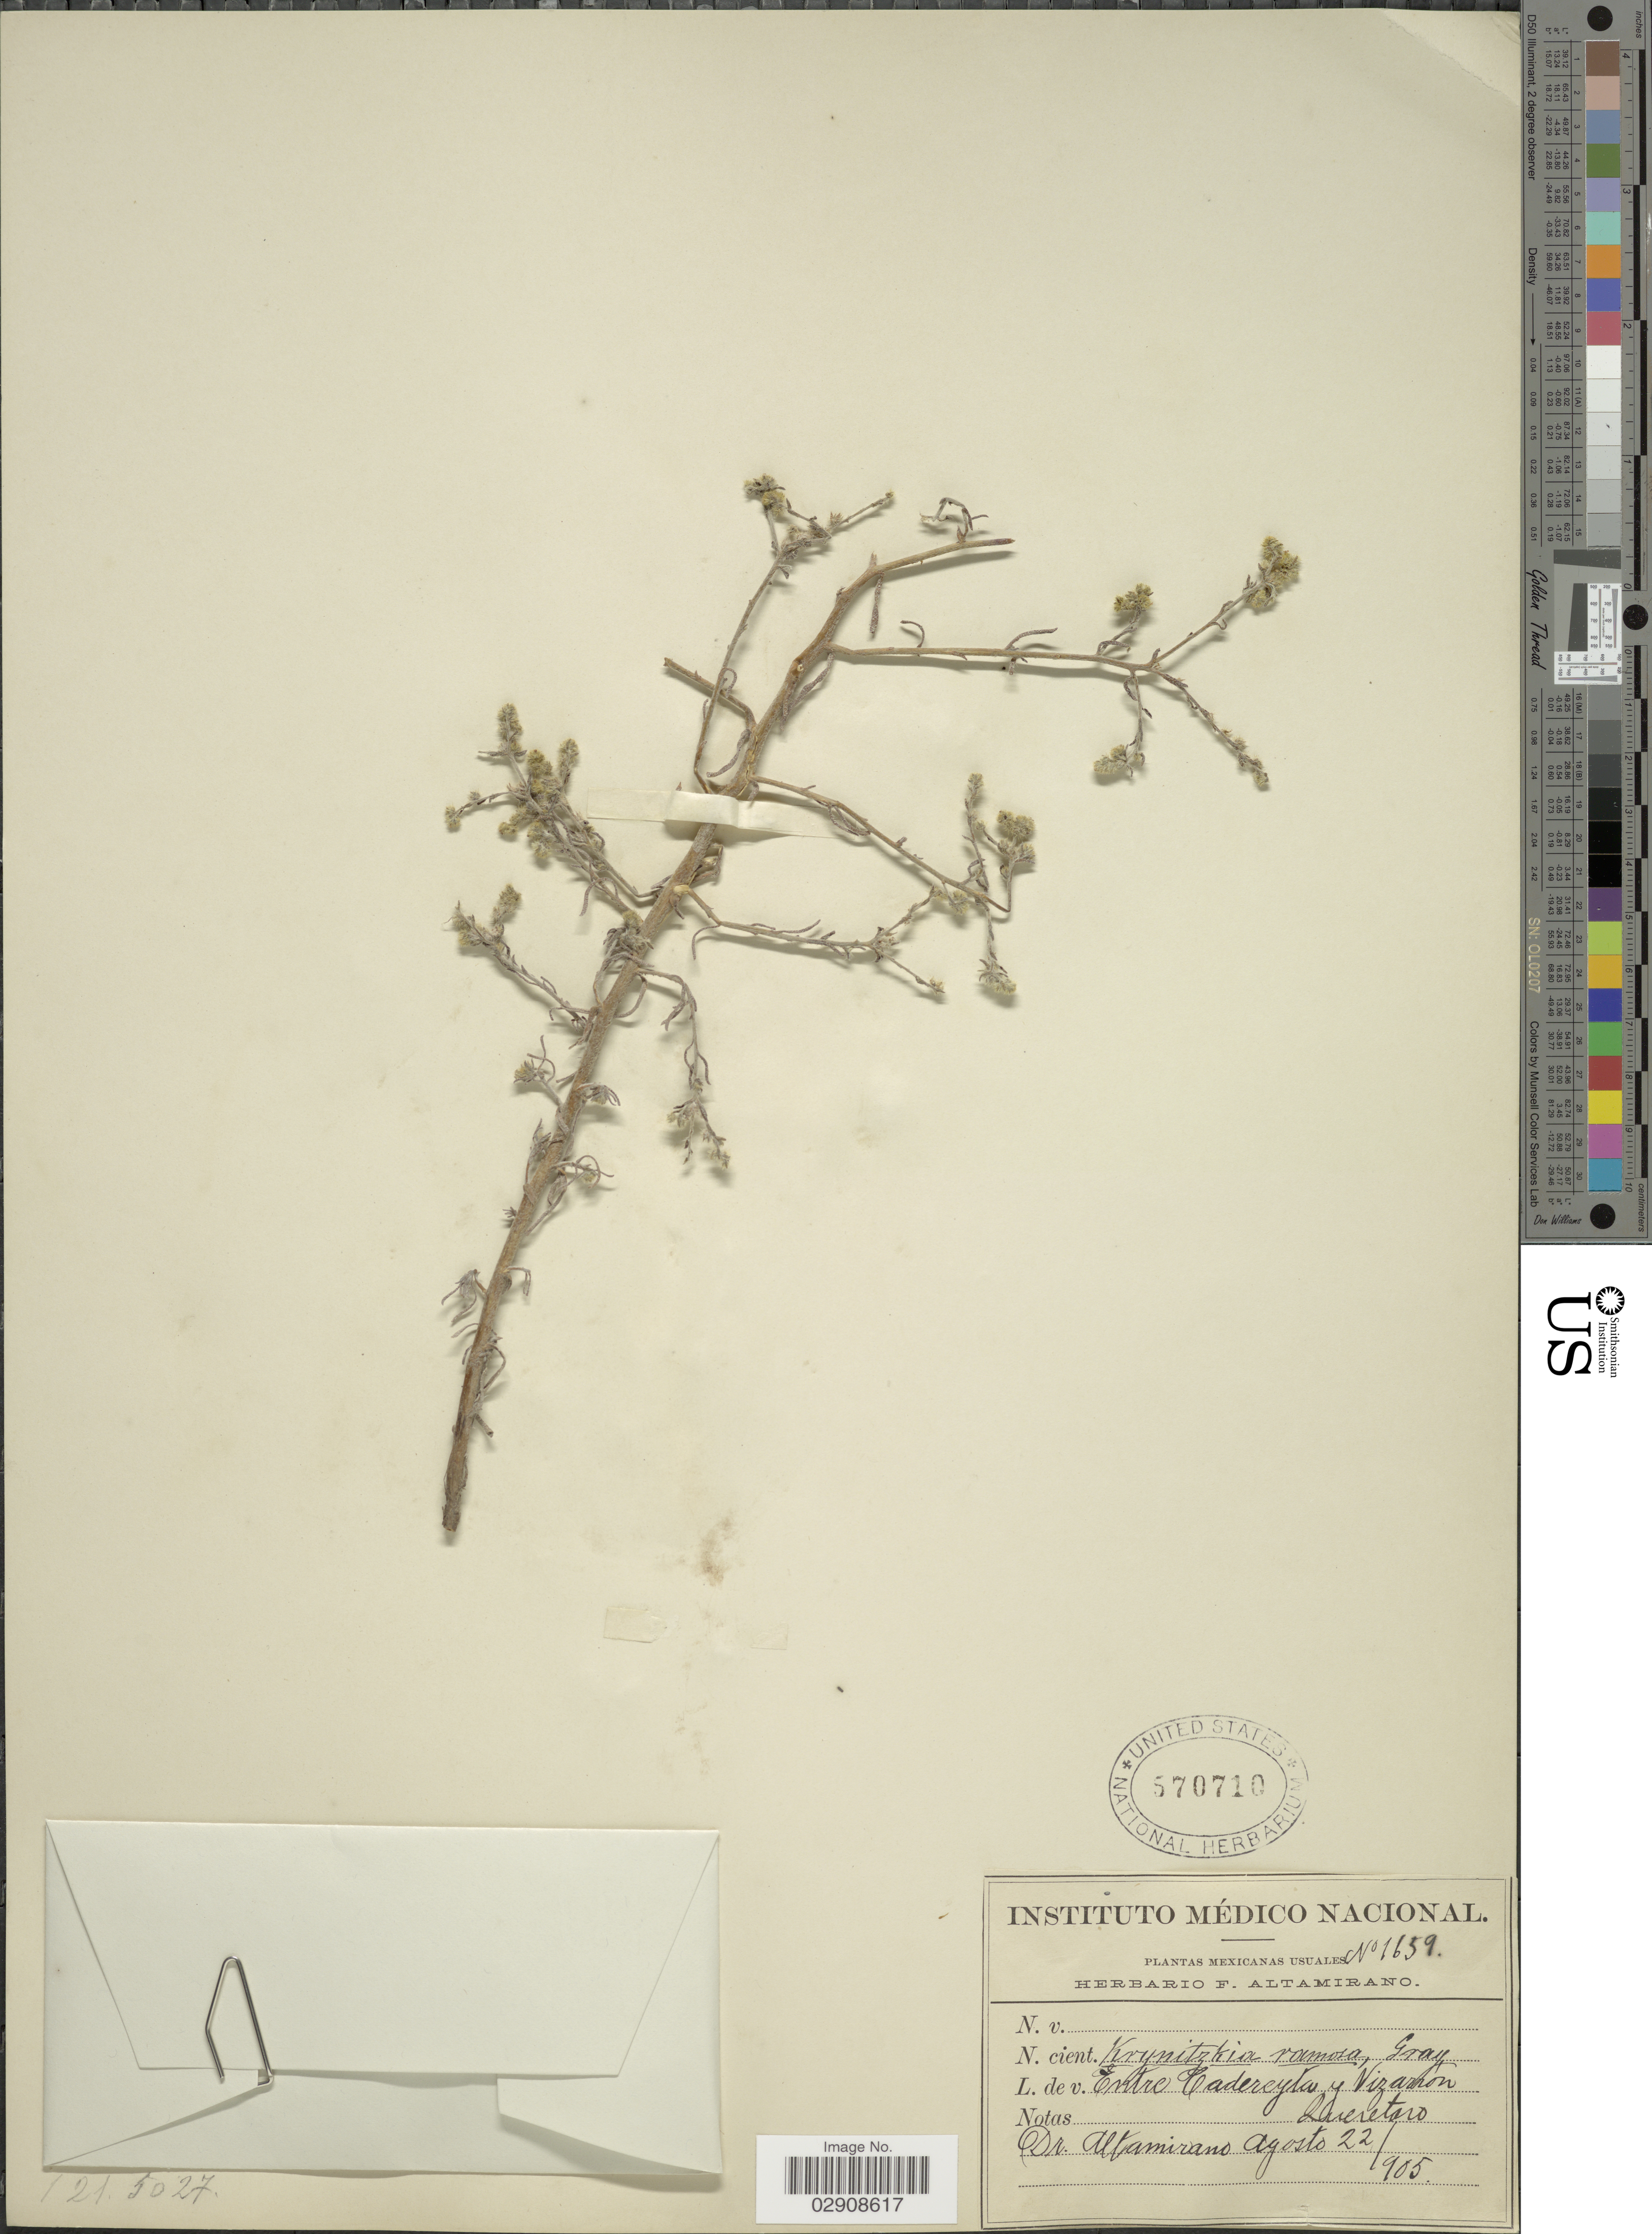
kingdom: Plantae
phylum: Tracheophyta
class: Magnoliopsida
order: Boraginales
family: Boraginaceae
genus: Cryptantha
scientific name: Cryptantha albida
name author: (Kunth) I.M. Johnst.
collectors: Altamirano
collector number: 1659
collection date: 1905-08-22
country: Mexico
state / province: Querétaro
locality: Entre Cadereyta y Vizarron.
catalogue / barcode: US 570710